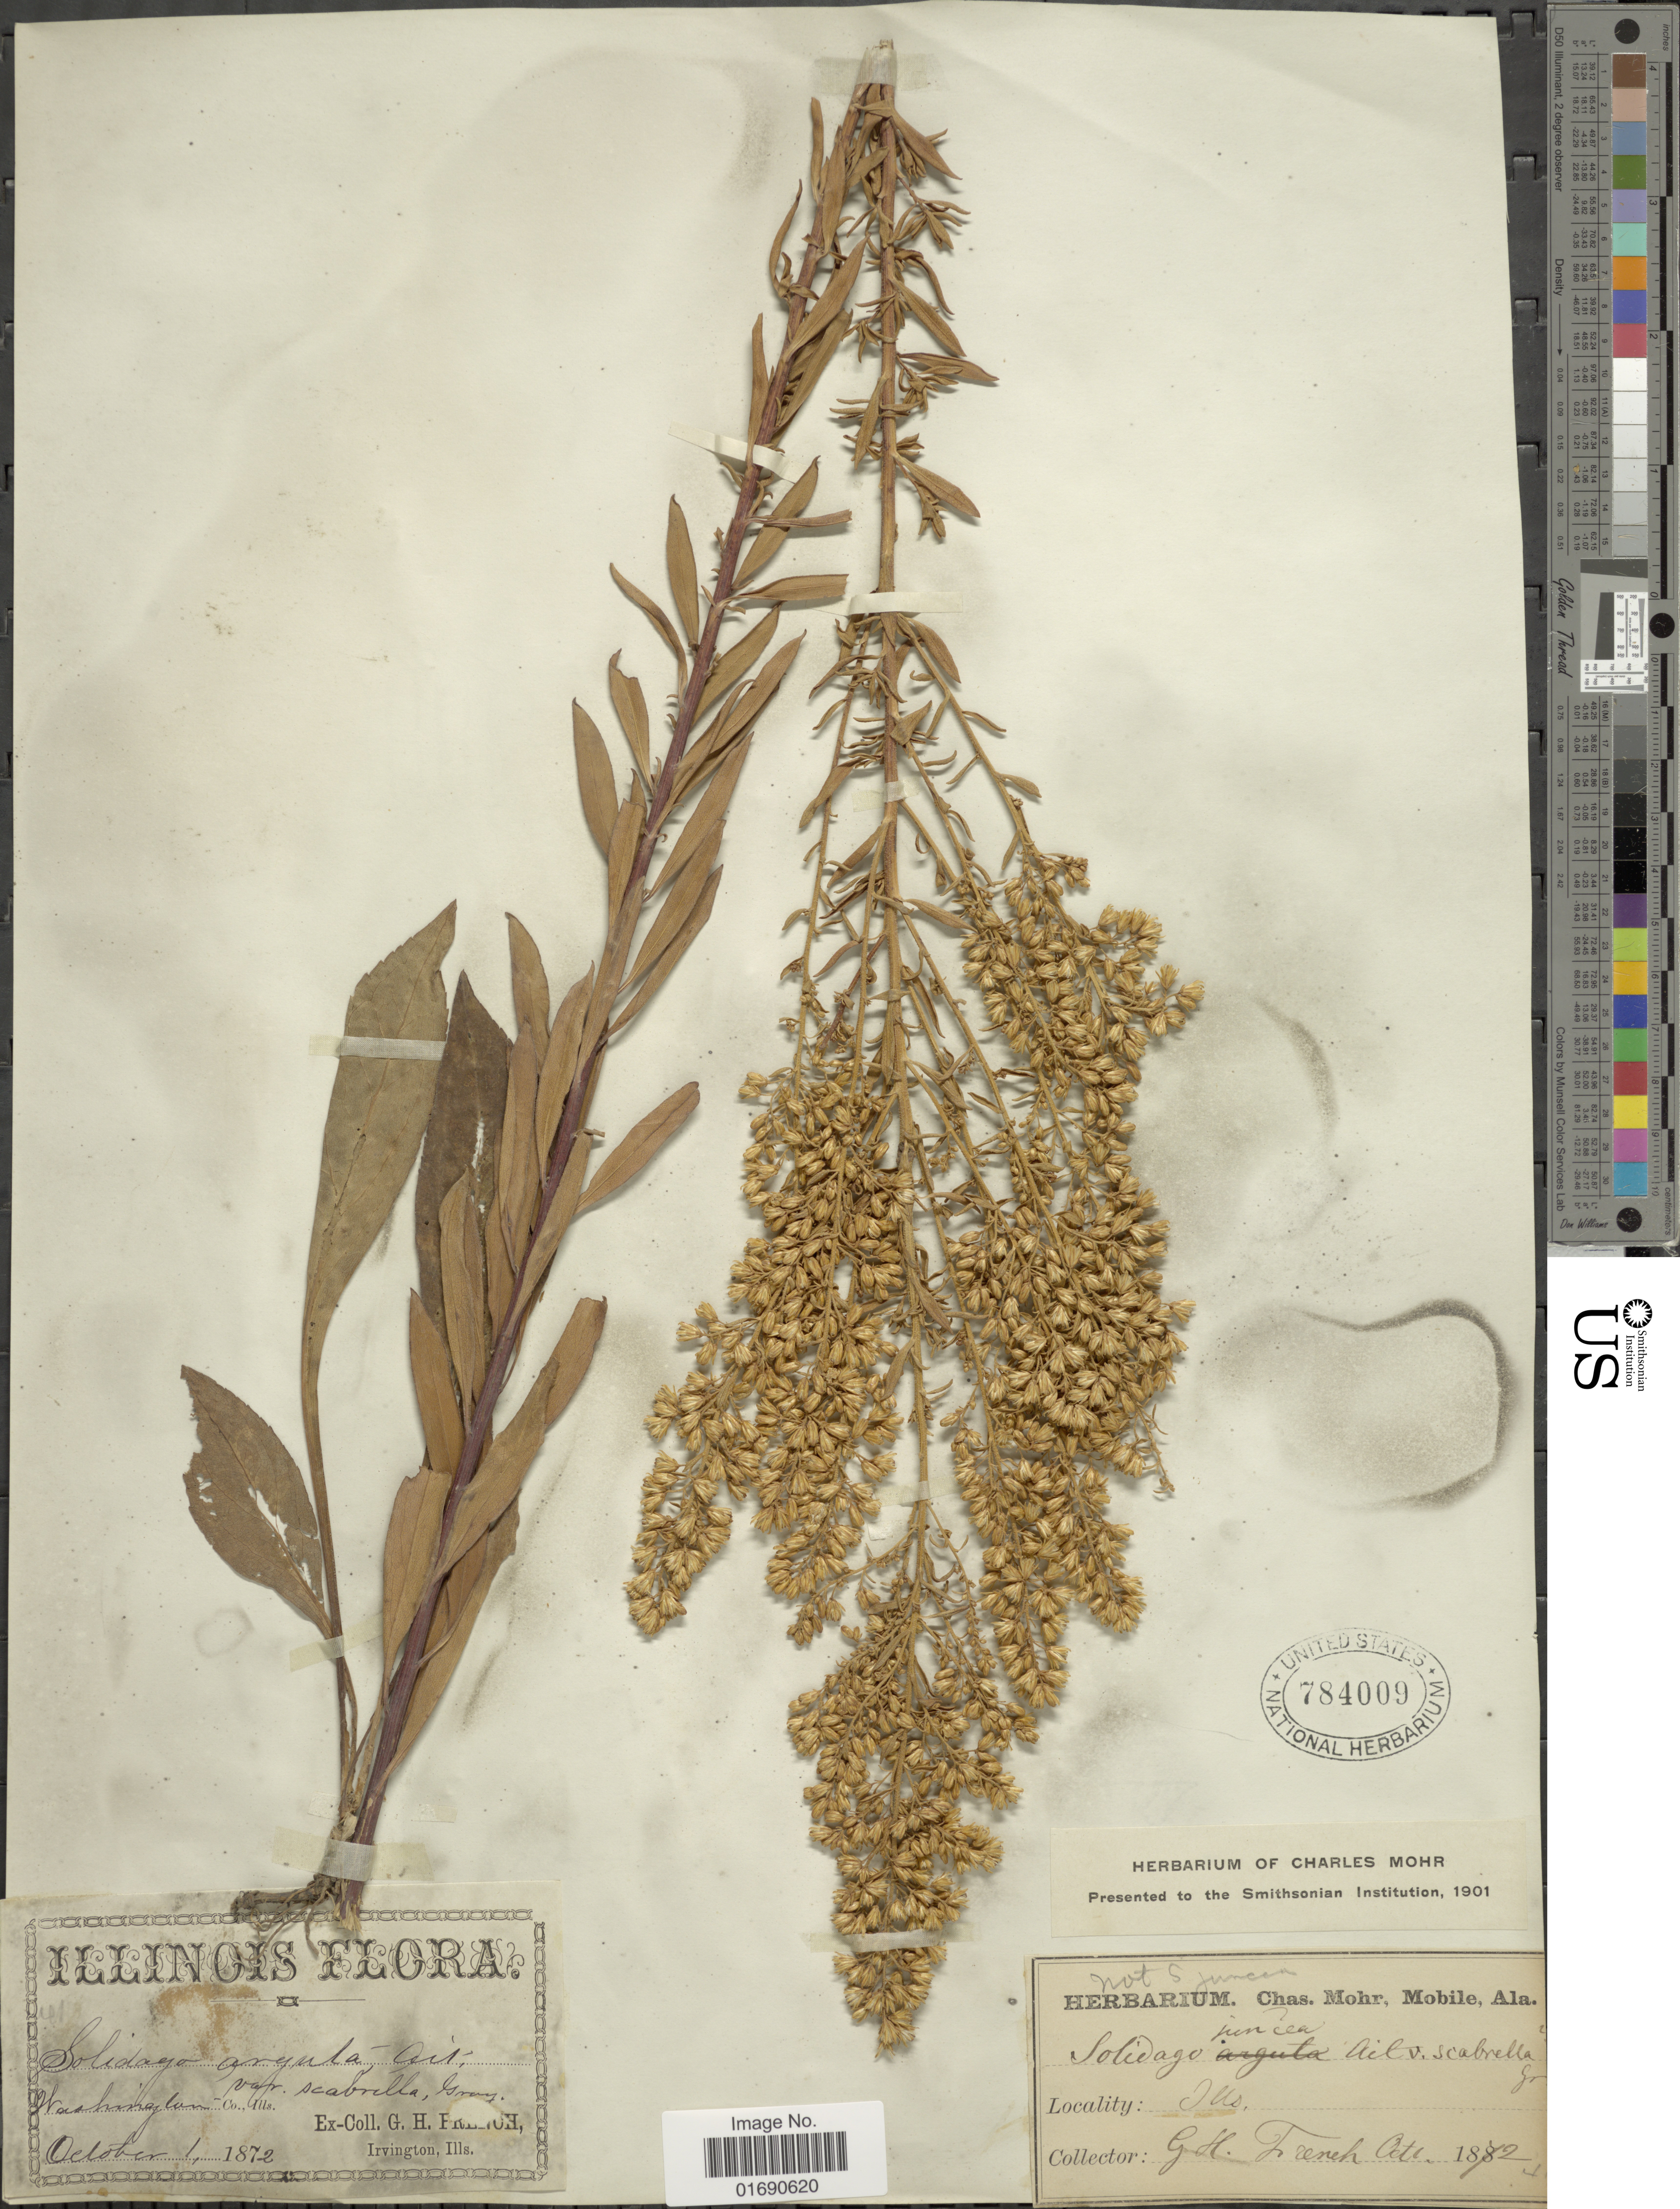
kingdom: Plantae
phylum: Tracheophyta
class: Magnoliopsida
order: Asterales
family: Asteraceae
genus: Solidago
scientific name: Solidago speciosa var. angustata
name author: Torr. & A. Gray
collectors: G. H. French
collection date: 1872-10-01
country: United States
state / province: Illinois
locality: Washington Co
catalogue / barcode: US 784009